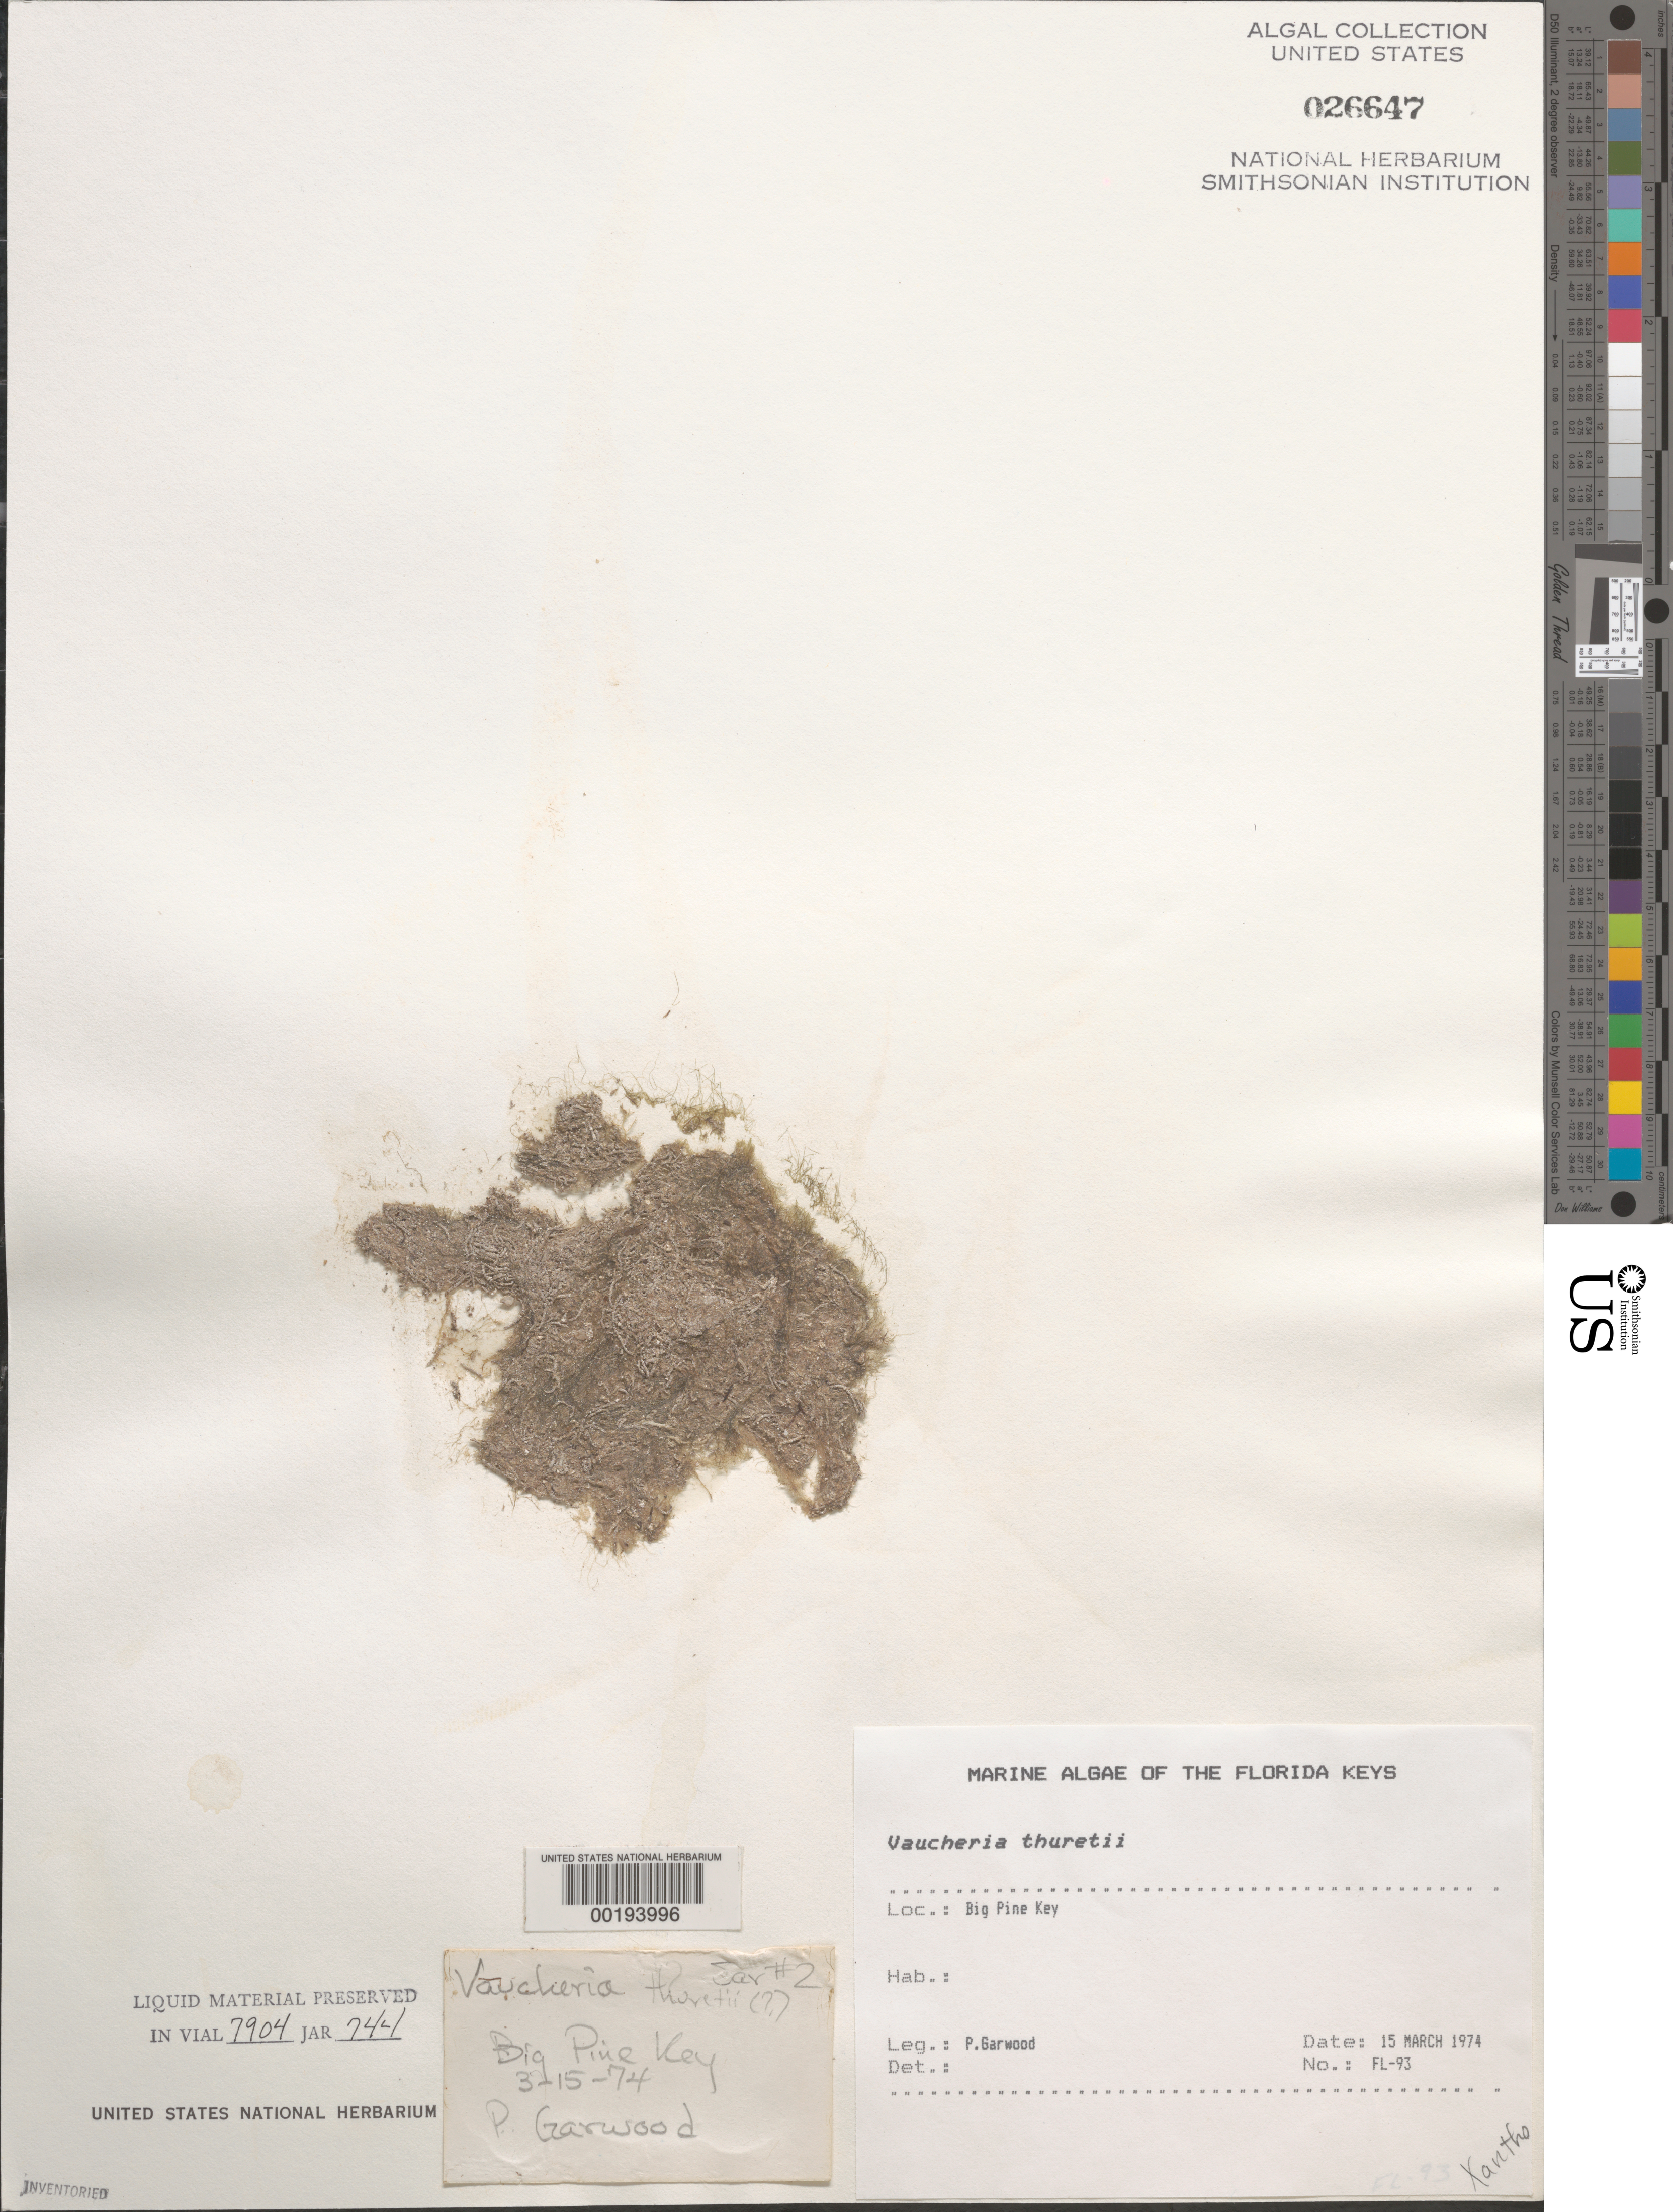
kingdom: Chromista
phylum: Ochrophyta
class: Xanthophyceae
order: Vaucheriales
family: Vaucheriaceae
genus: Vaucheria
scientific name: Vaucheria thuretii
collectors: P. Garwood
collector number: Fl-93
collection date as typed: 15 Mar 1974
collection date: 1974-03-15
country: United States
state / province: Florida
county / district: Monroe County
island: Big Pine Key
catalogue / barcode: US 26647